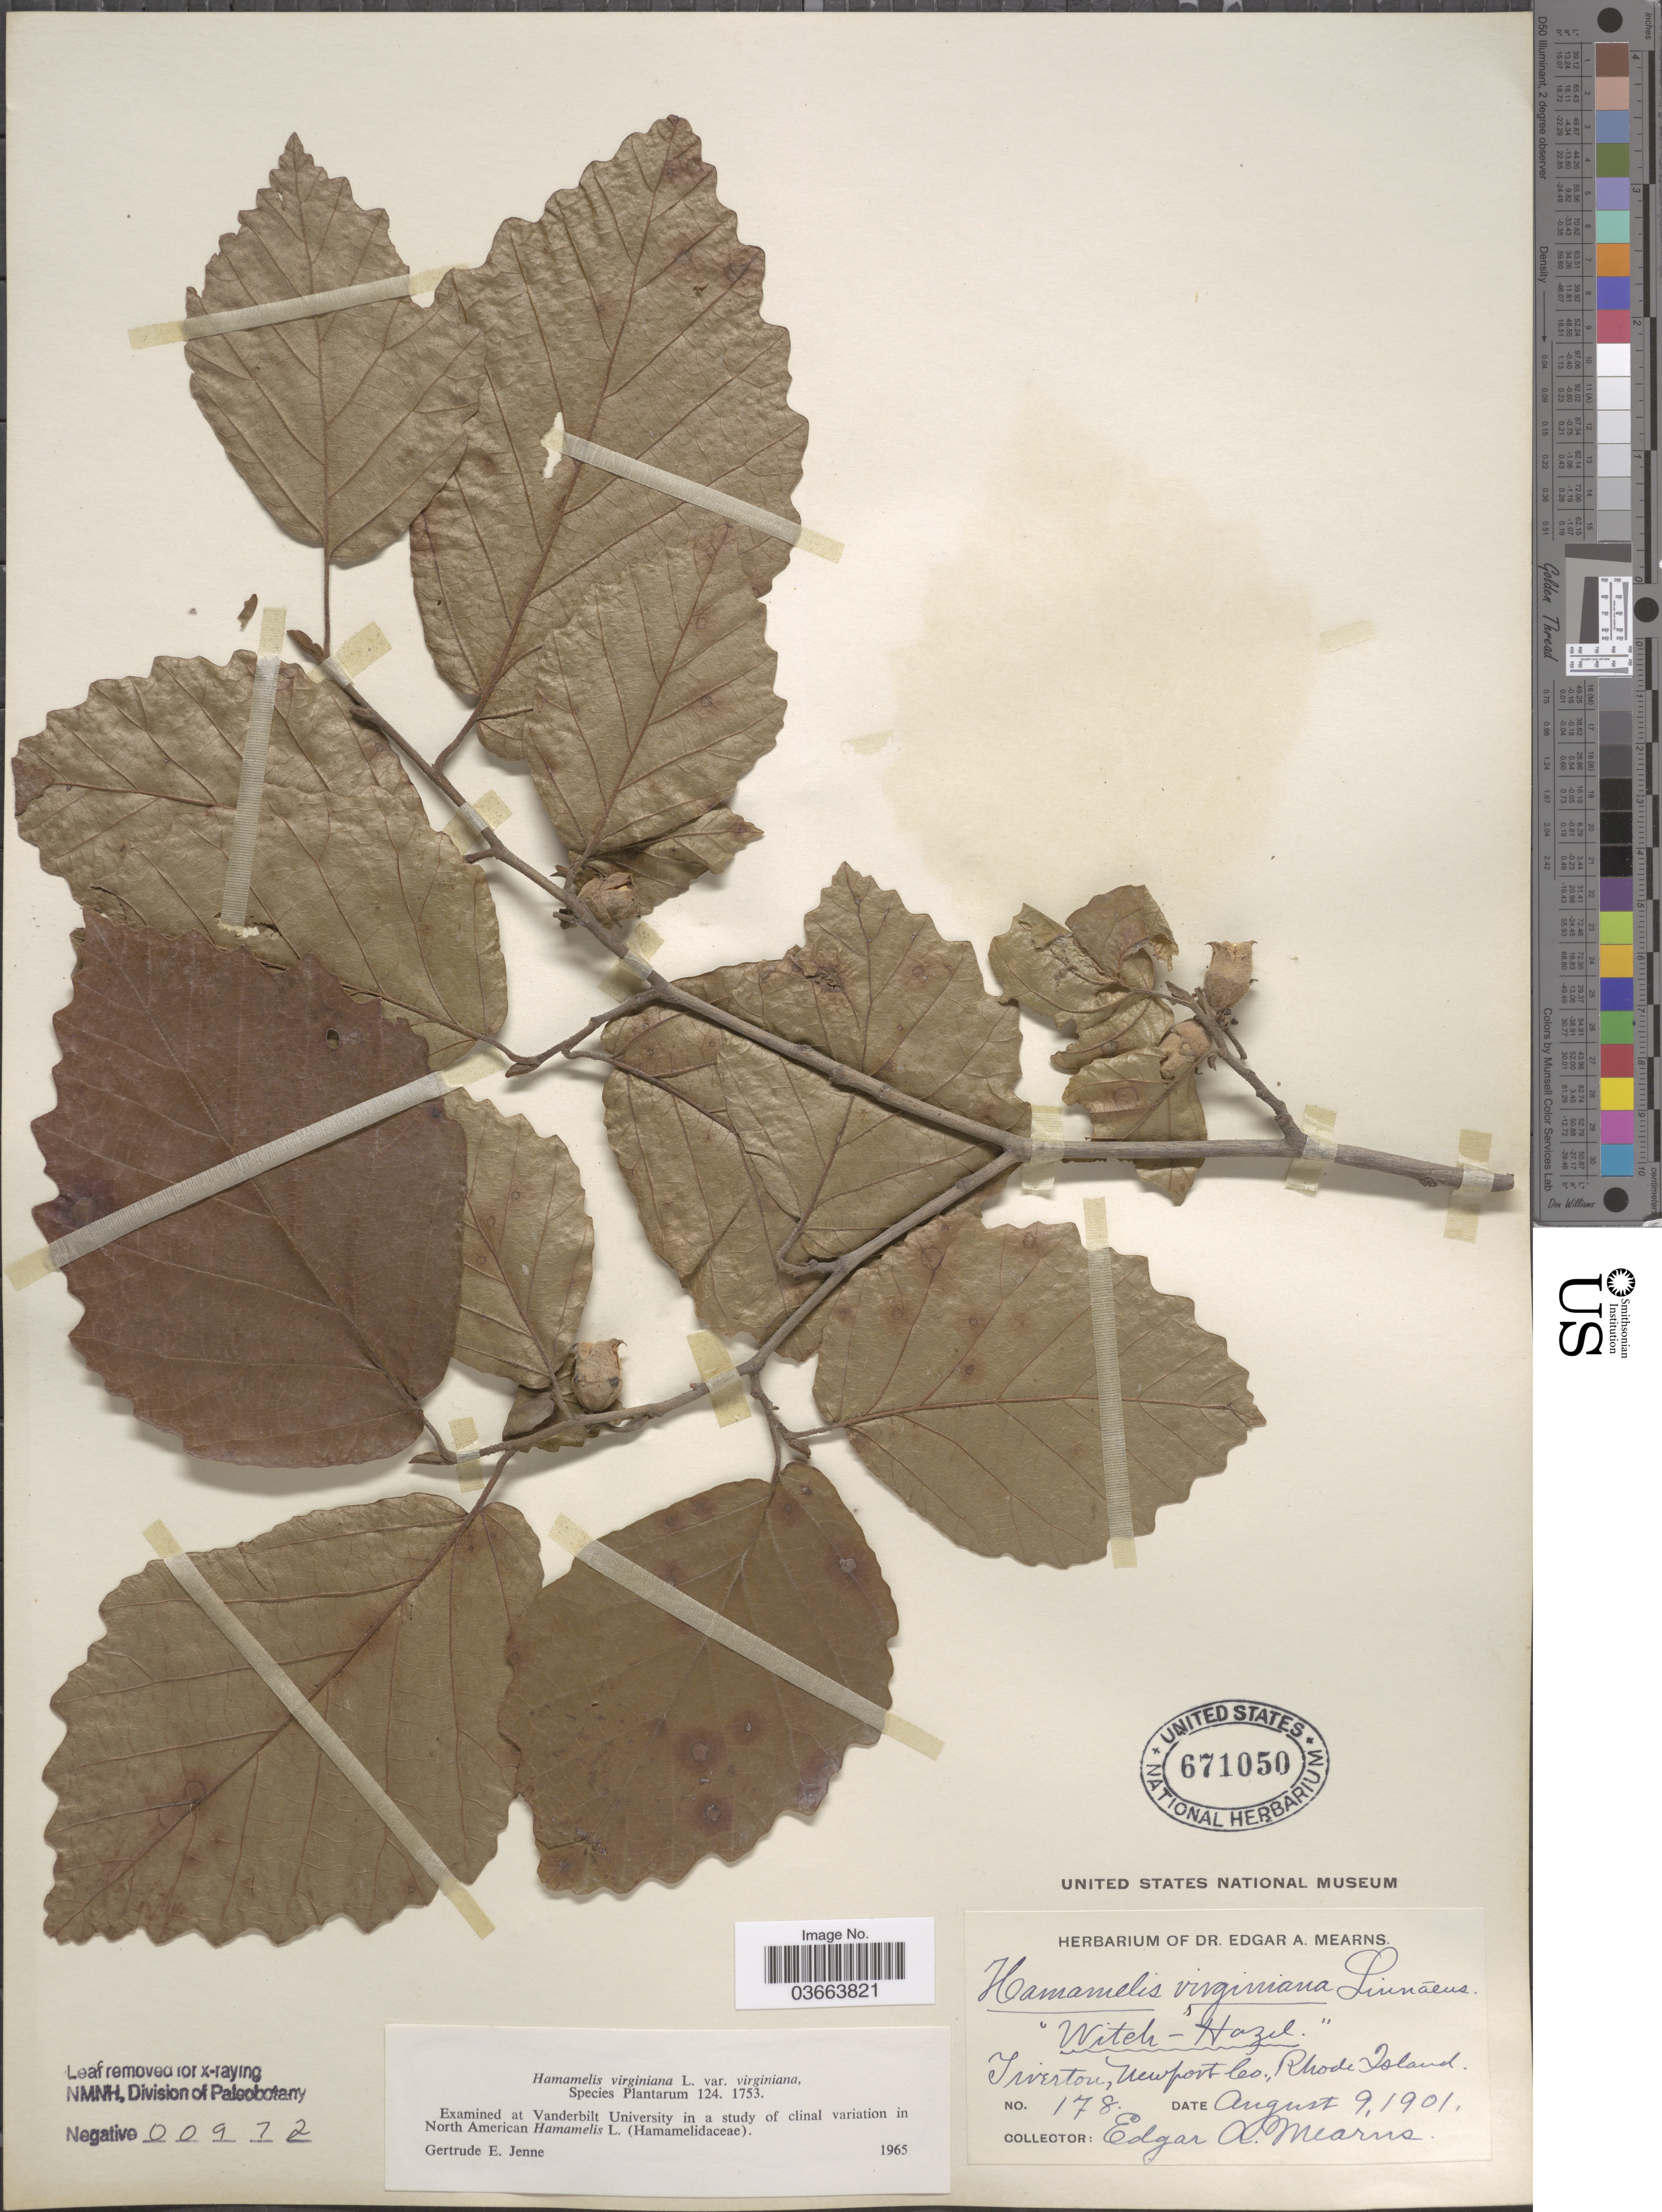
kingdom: Plantae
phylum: Tracheophyta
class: Magnoliopsida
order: Saxifragales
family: Hamamelidaceae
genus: Hamamelis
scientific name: Hamamelis virginiana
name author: L.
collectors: E. A. Mearns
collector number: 178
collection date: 1901-08-09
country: United States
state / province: Rhode Island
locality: Tiverton, Newport Co.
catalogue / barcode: US 671050